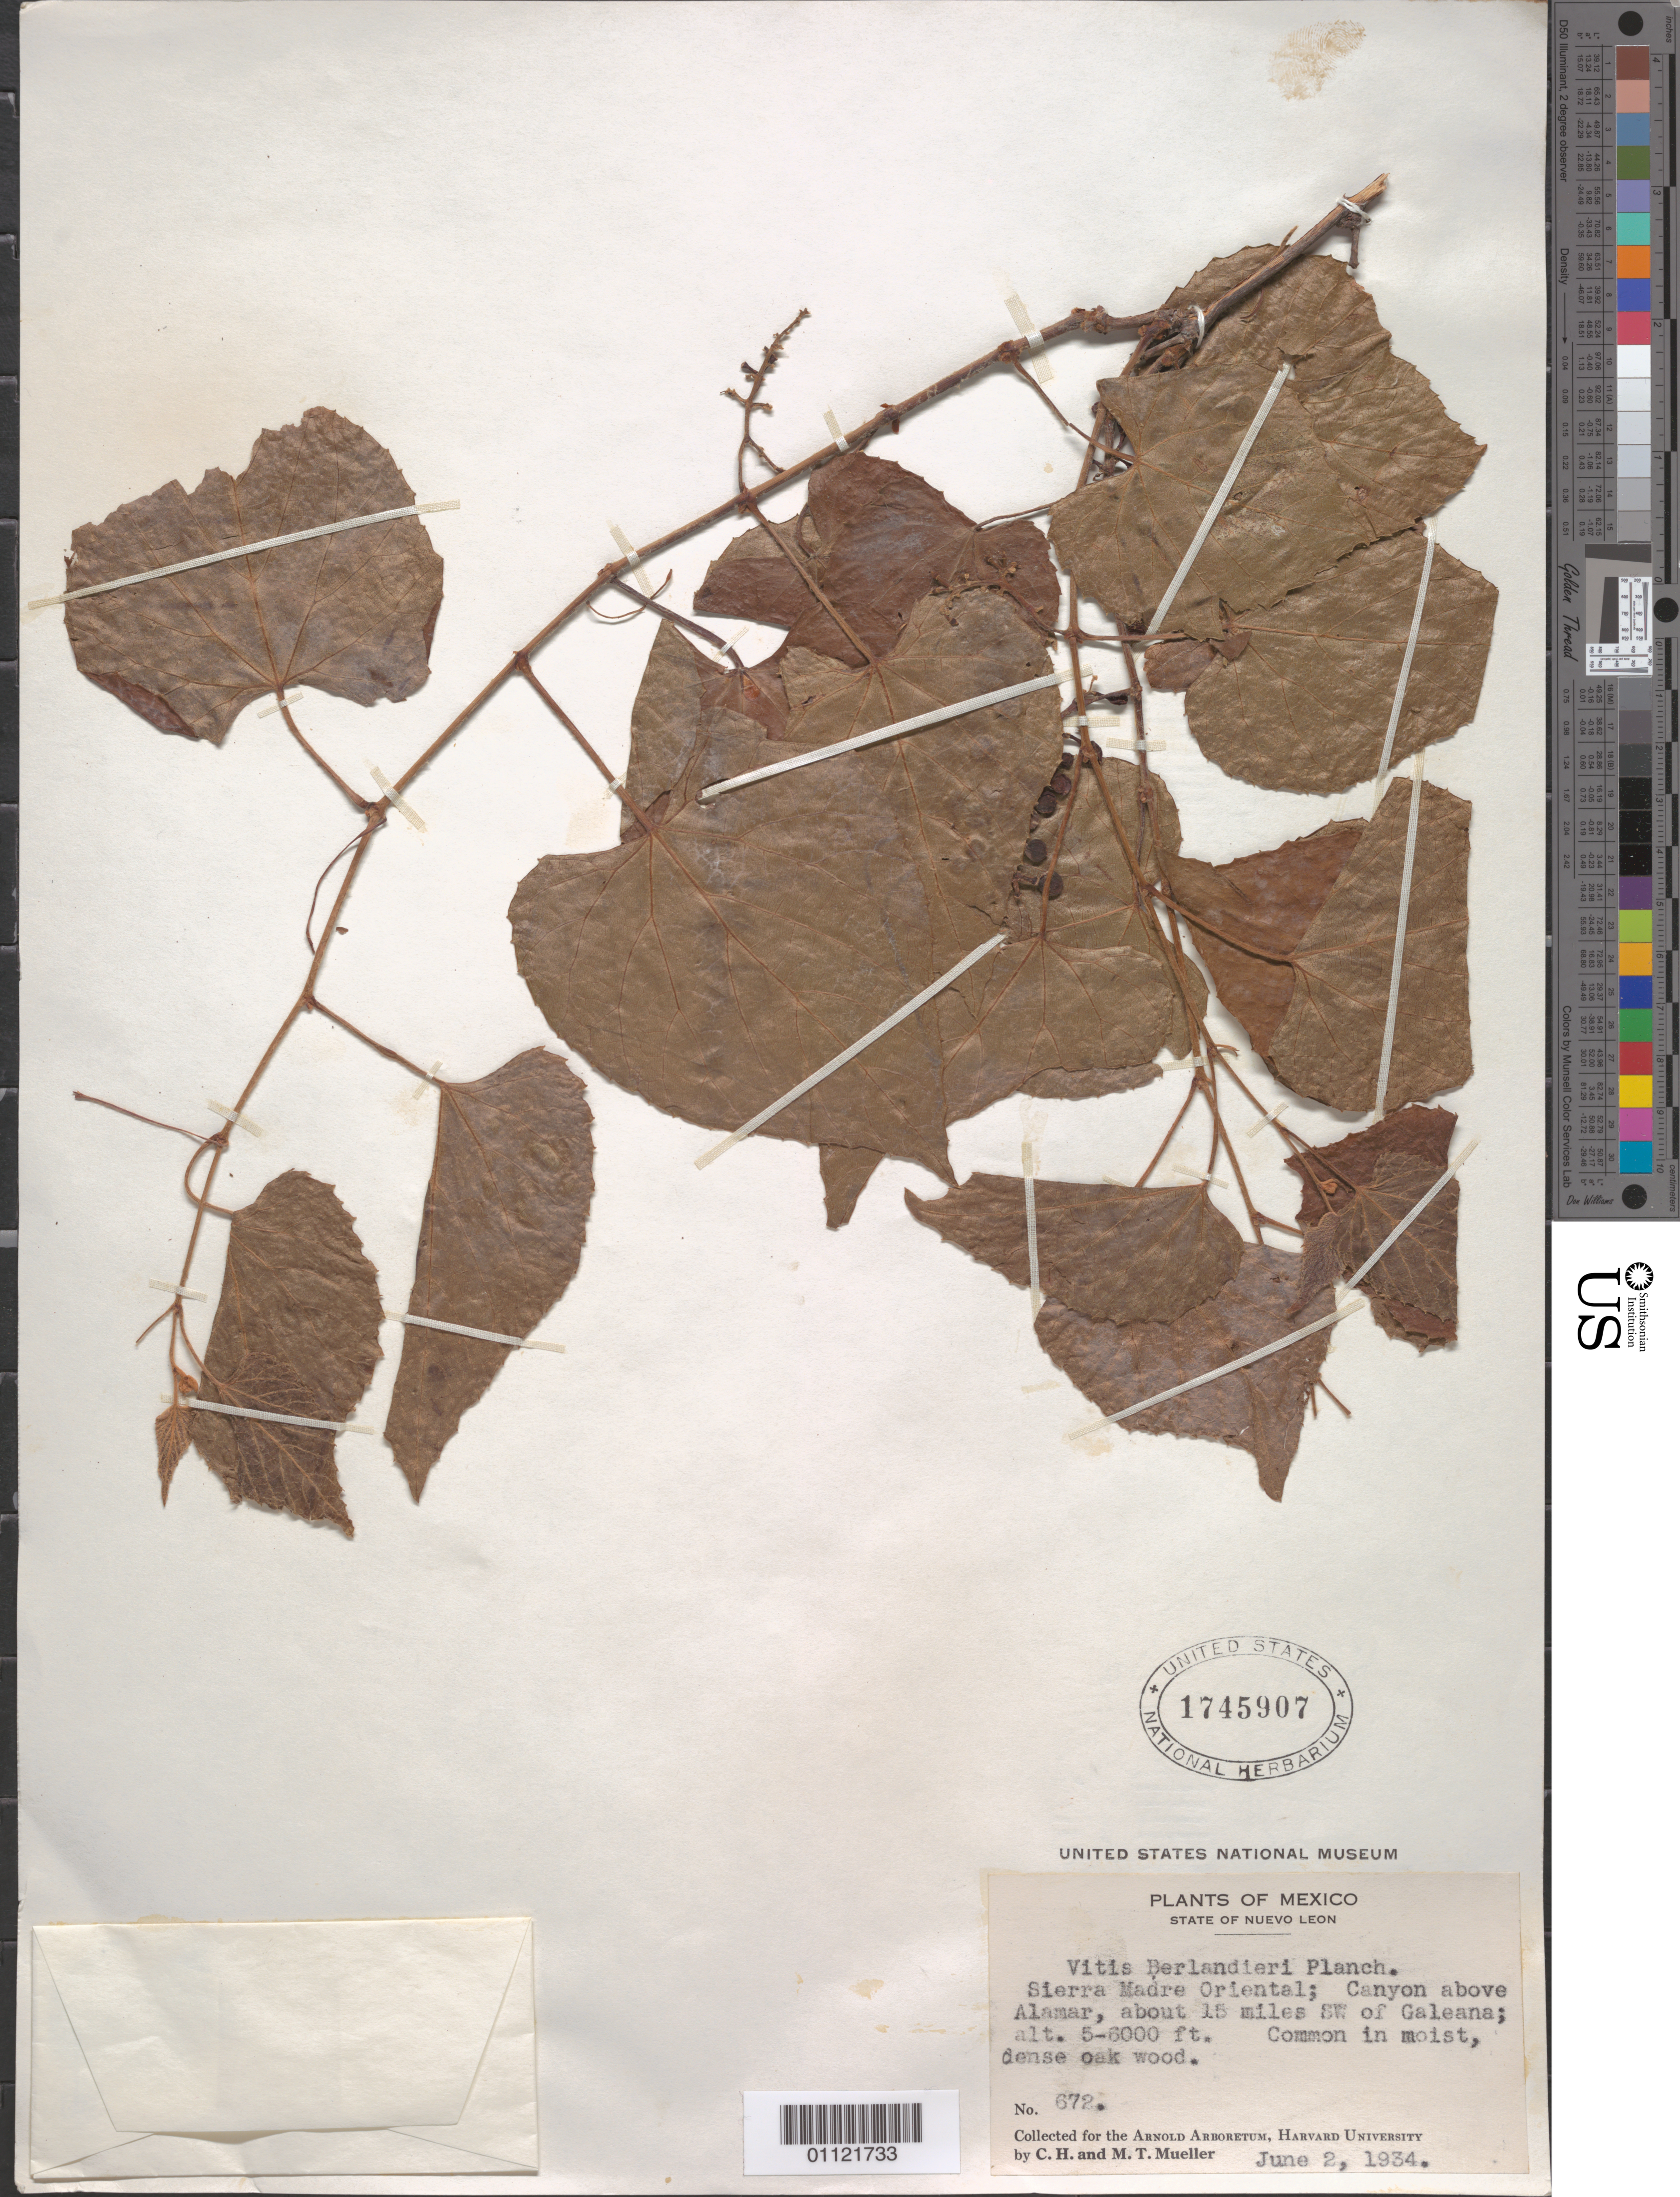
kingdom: Plantae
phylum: Tracheophyta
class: Magnoliopsida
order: Vitales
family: Vitaceae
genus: Vitis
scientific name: Vitis berlandieri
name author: Planch.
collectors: C. H. Mueller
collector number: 672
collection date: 1934-06-02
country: Mexico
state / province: Nuevo Leon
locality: Sierra Madre Oriental; Canyon above Alamar, about 15 miles SW of Galeana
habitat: moist dense oak wood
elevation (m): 1524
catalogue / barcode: US 1745907